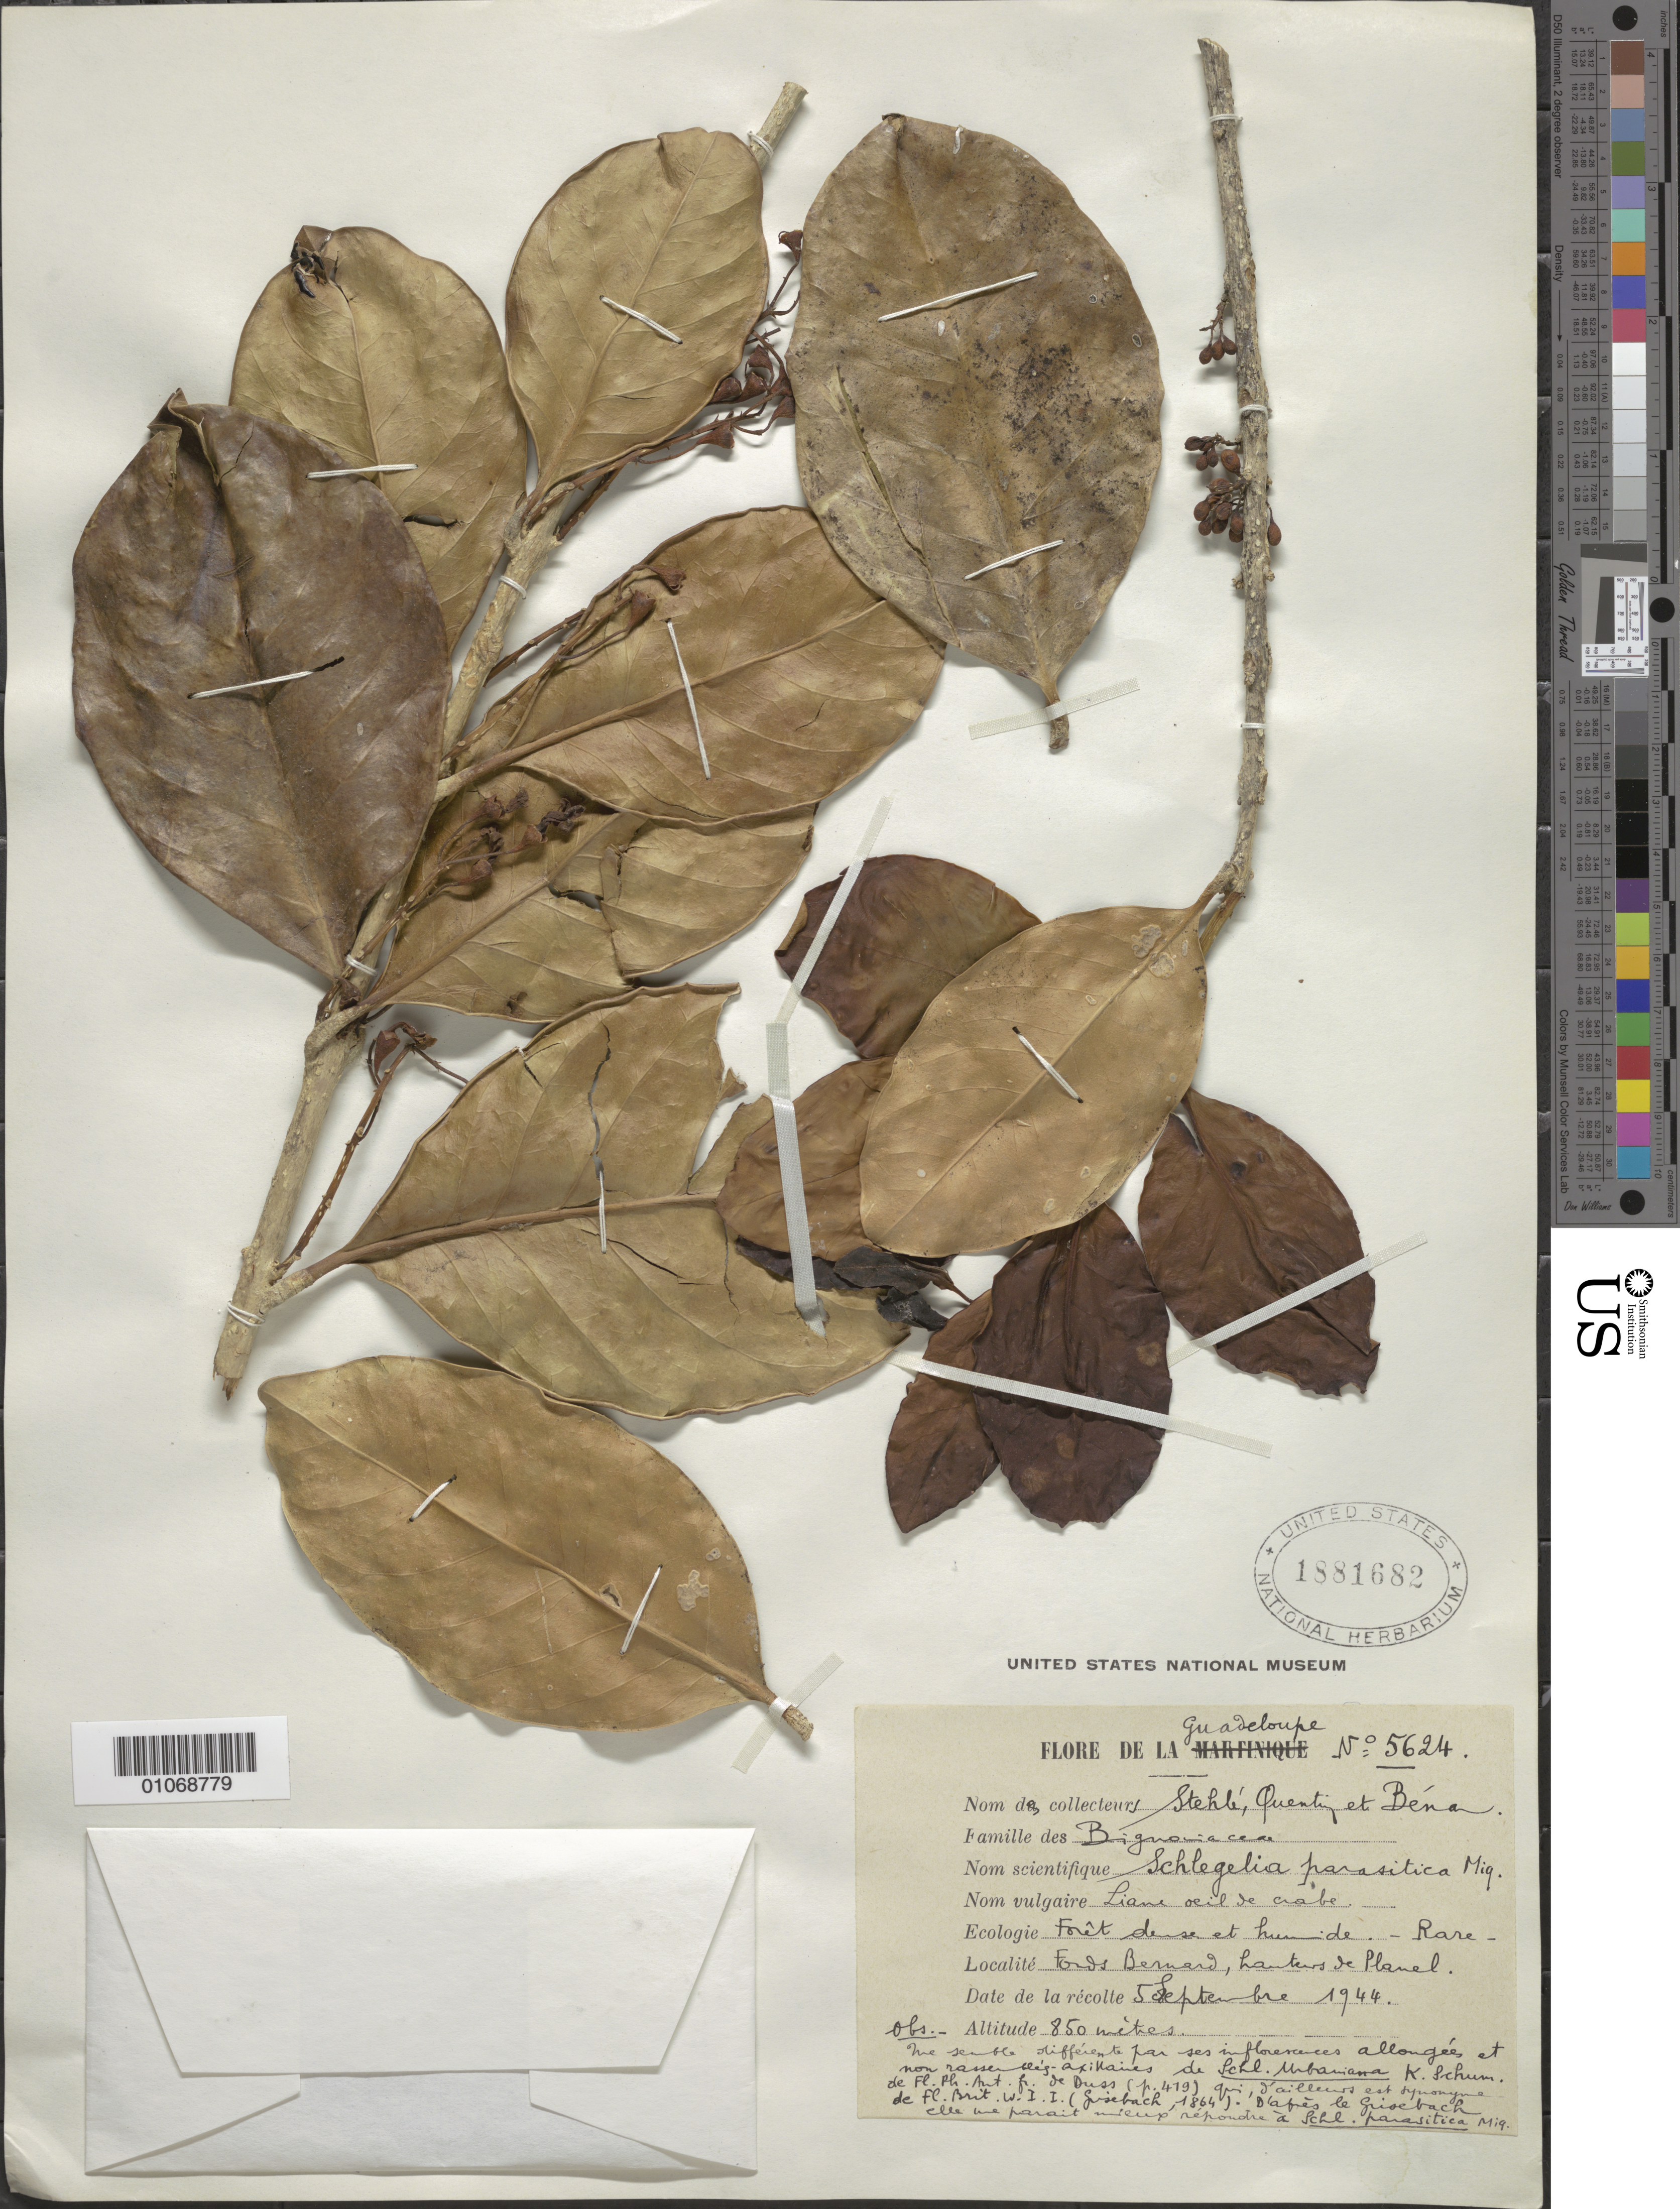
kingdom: Plantae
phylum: Tracheophyta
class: Magnoliopsida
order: Lamiales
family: Schlegeliaceae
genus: Schlegelia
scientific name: Schlegelia axillaris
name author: Griseb.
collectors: H. Stehlé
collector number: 5624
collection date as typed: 05 Sep 1944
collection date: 1944-09-05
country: Guadeloupe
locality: Dense forest. Fords Bernard.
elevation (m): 850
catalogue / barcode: US 1881682